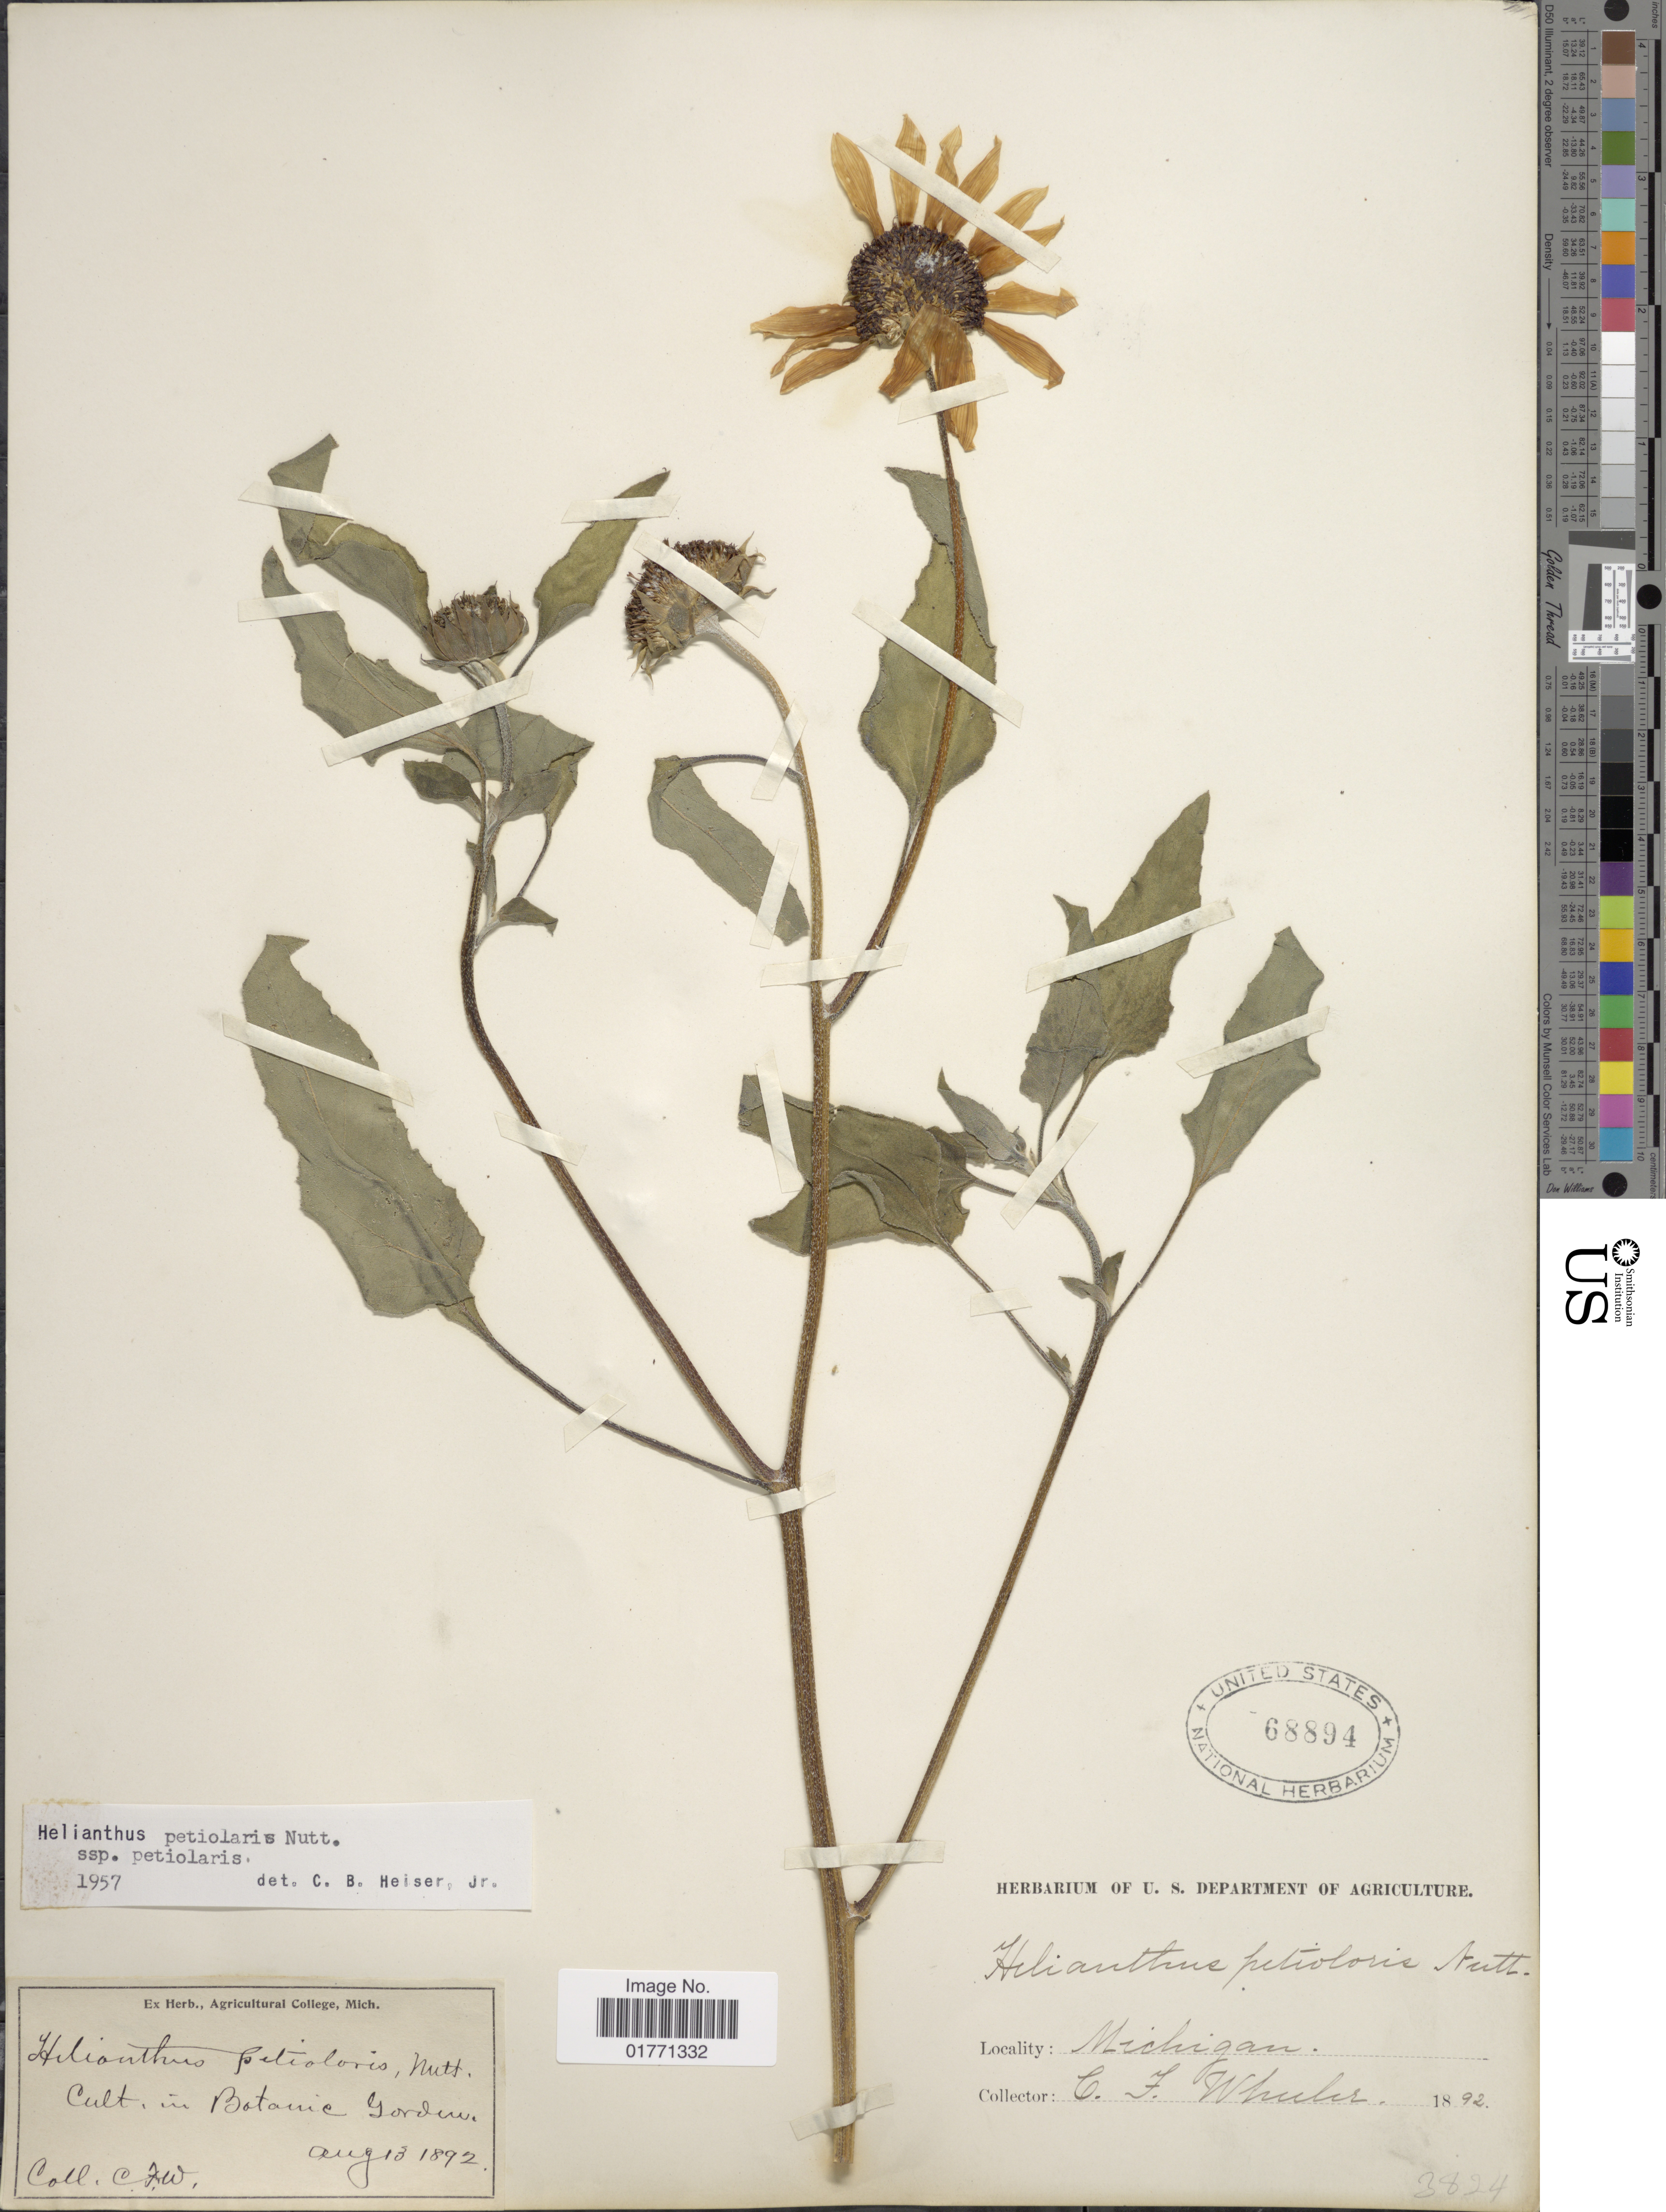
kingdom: Plantae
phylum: Tracheophyta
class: Magnoliopsida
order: Asterales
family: Asteraceae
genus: Helianthus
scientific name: Helianthus petiolaris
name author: Nutt.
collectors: C. Wheeler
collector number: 3824?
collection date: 1892-08-13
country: United States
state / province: Michigan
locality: Cult. in Botanic Gardens.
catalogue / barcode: US 68894